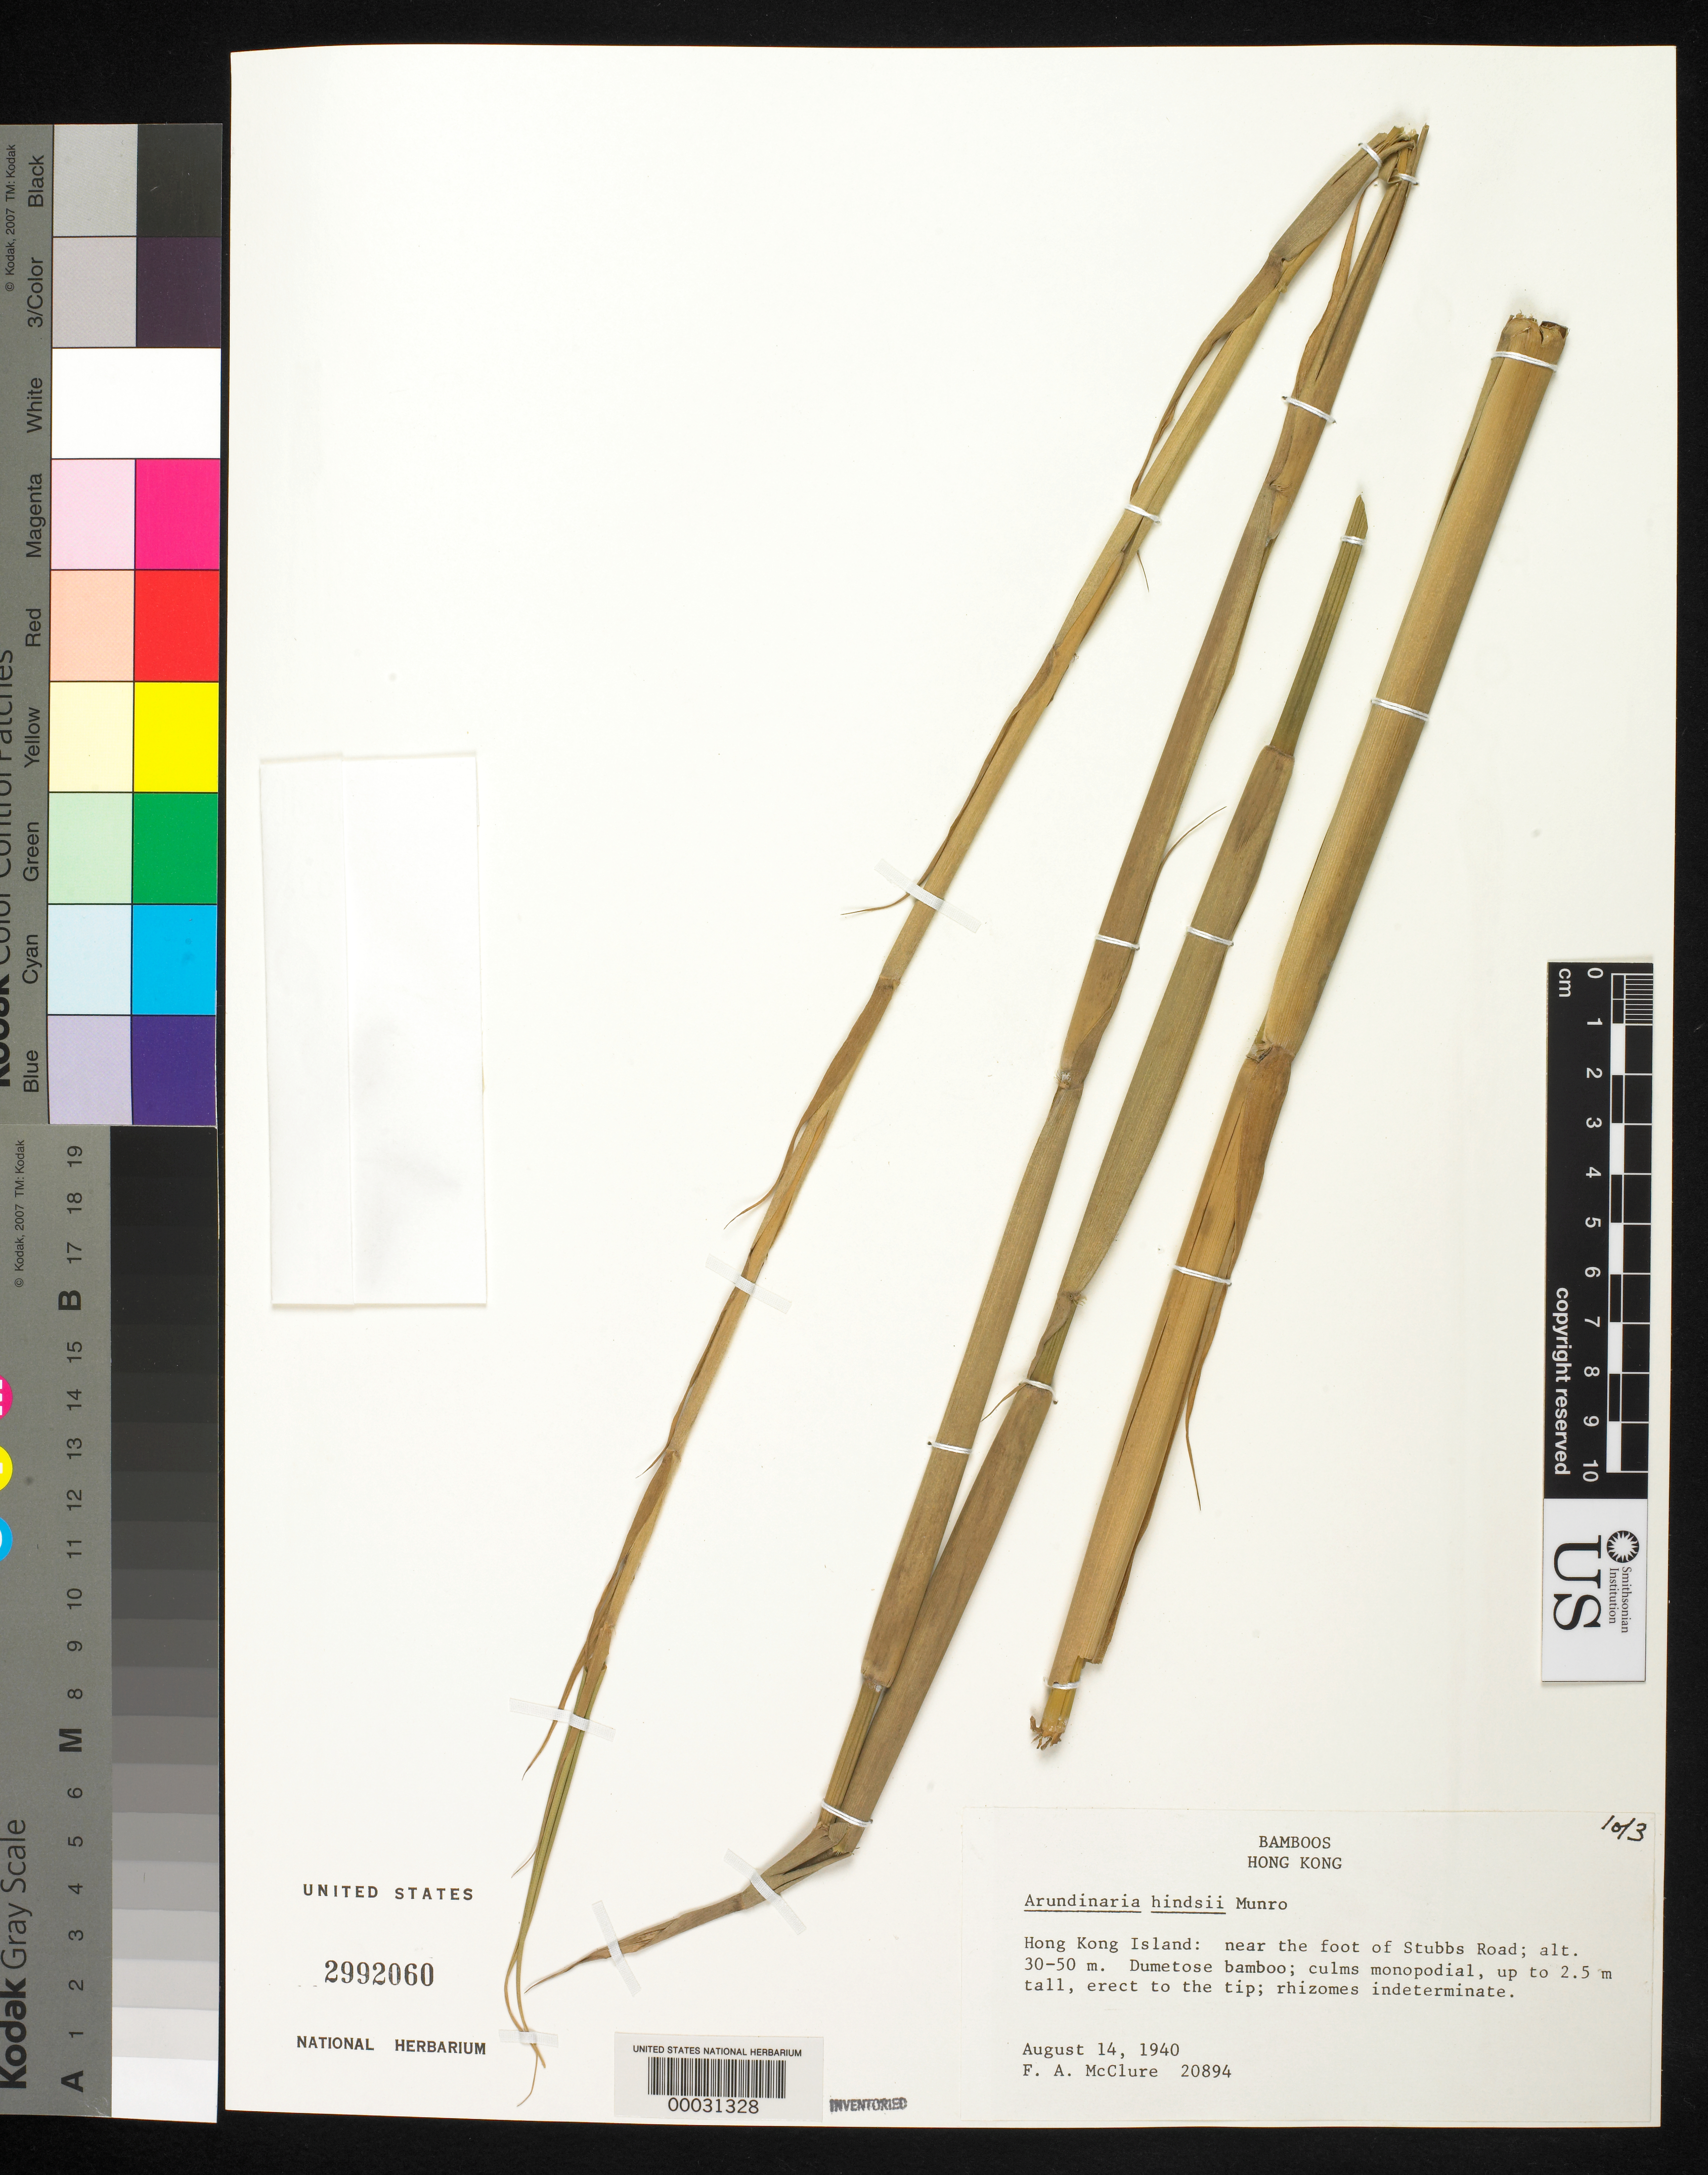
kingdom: Plantae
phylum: Tracheophyta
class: Liliopsida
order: Poales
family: Poaceae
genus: Pseudosasa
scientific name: Pseudosasa hindsii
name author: (Munro) S.L. Chen & G.Y. Sheng ex T.G. Liang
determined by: Poaceae Reorganization Project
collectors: F. A. McClure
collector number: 20894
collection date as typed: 14 Aug 1940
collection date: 1940-08-14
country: China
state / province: Hong Kong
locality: Stubbs road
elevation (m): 30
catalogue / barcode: US 2992060